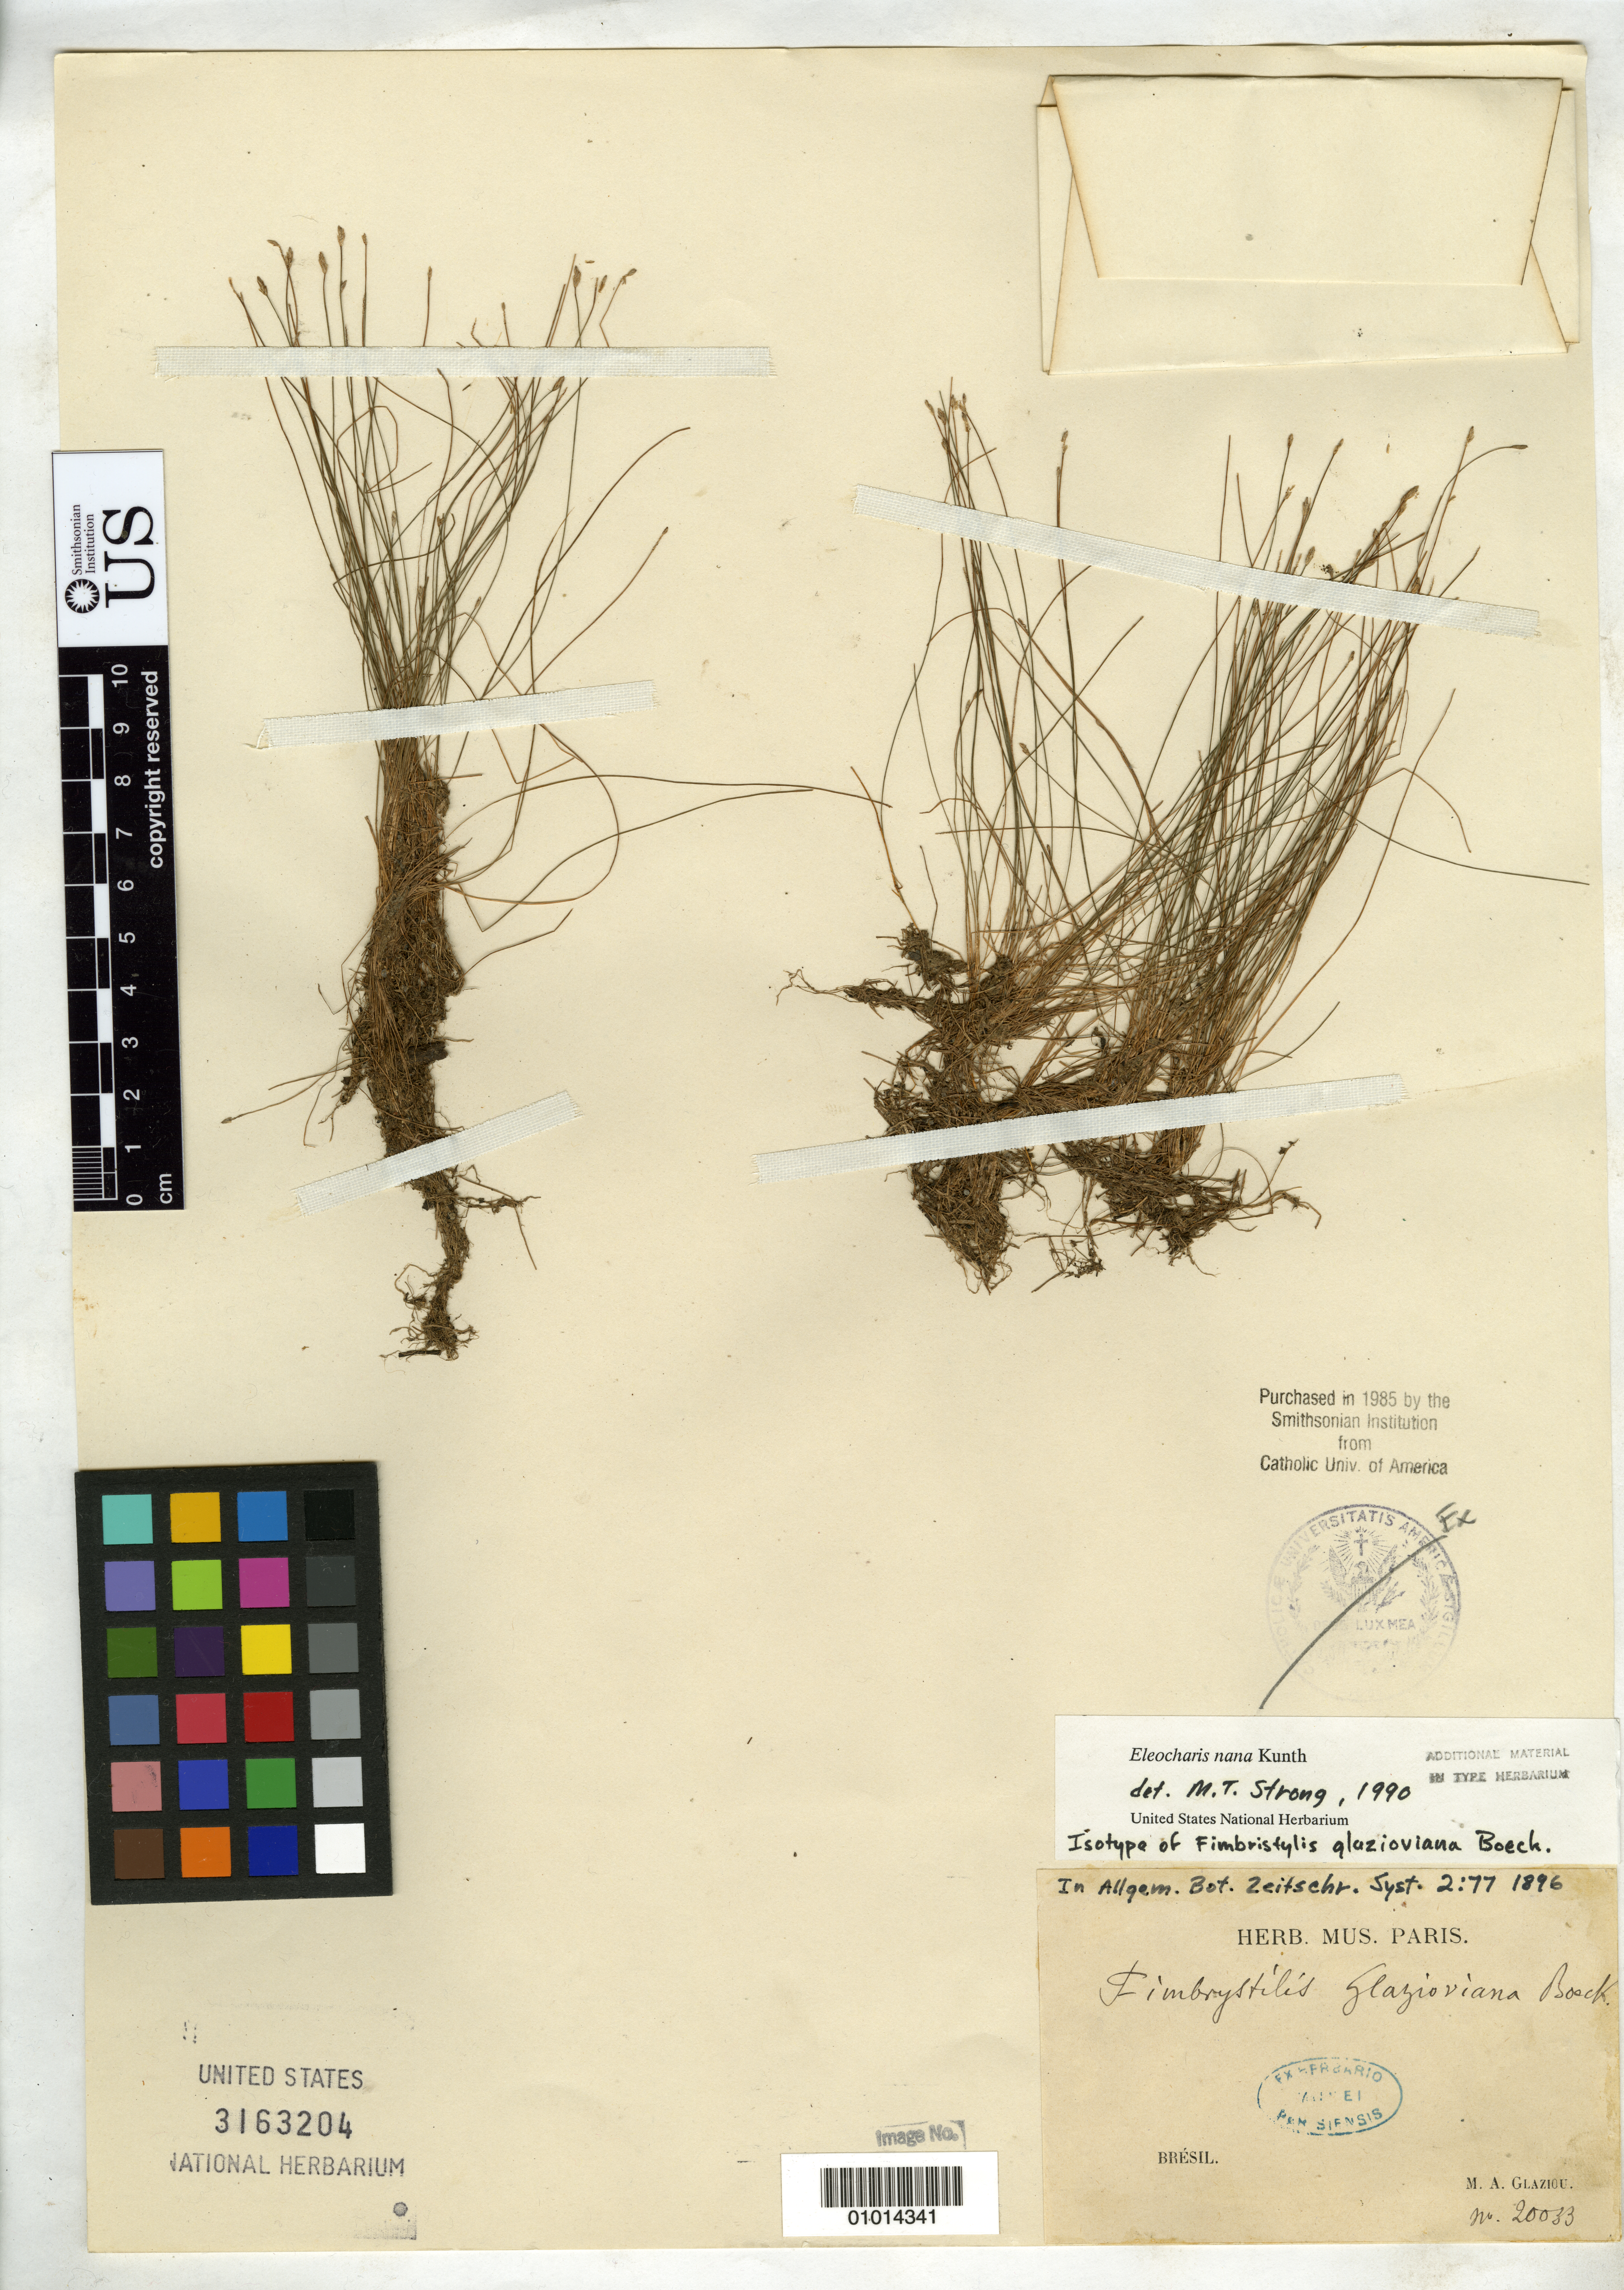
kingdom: Plantae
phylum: Tracheophyta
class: Liliopsida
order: Poales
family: Cyperaceae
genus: Fimbristylis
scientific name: Fimbristylis glazioviana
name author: Boeckeler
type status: Isotype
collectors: A. F. M. Glaziou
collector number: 20033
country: Brazil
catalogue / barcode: US 3163204